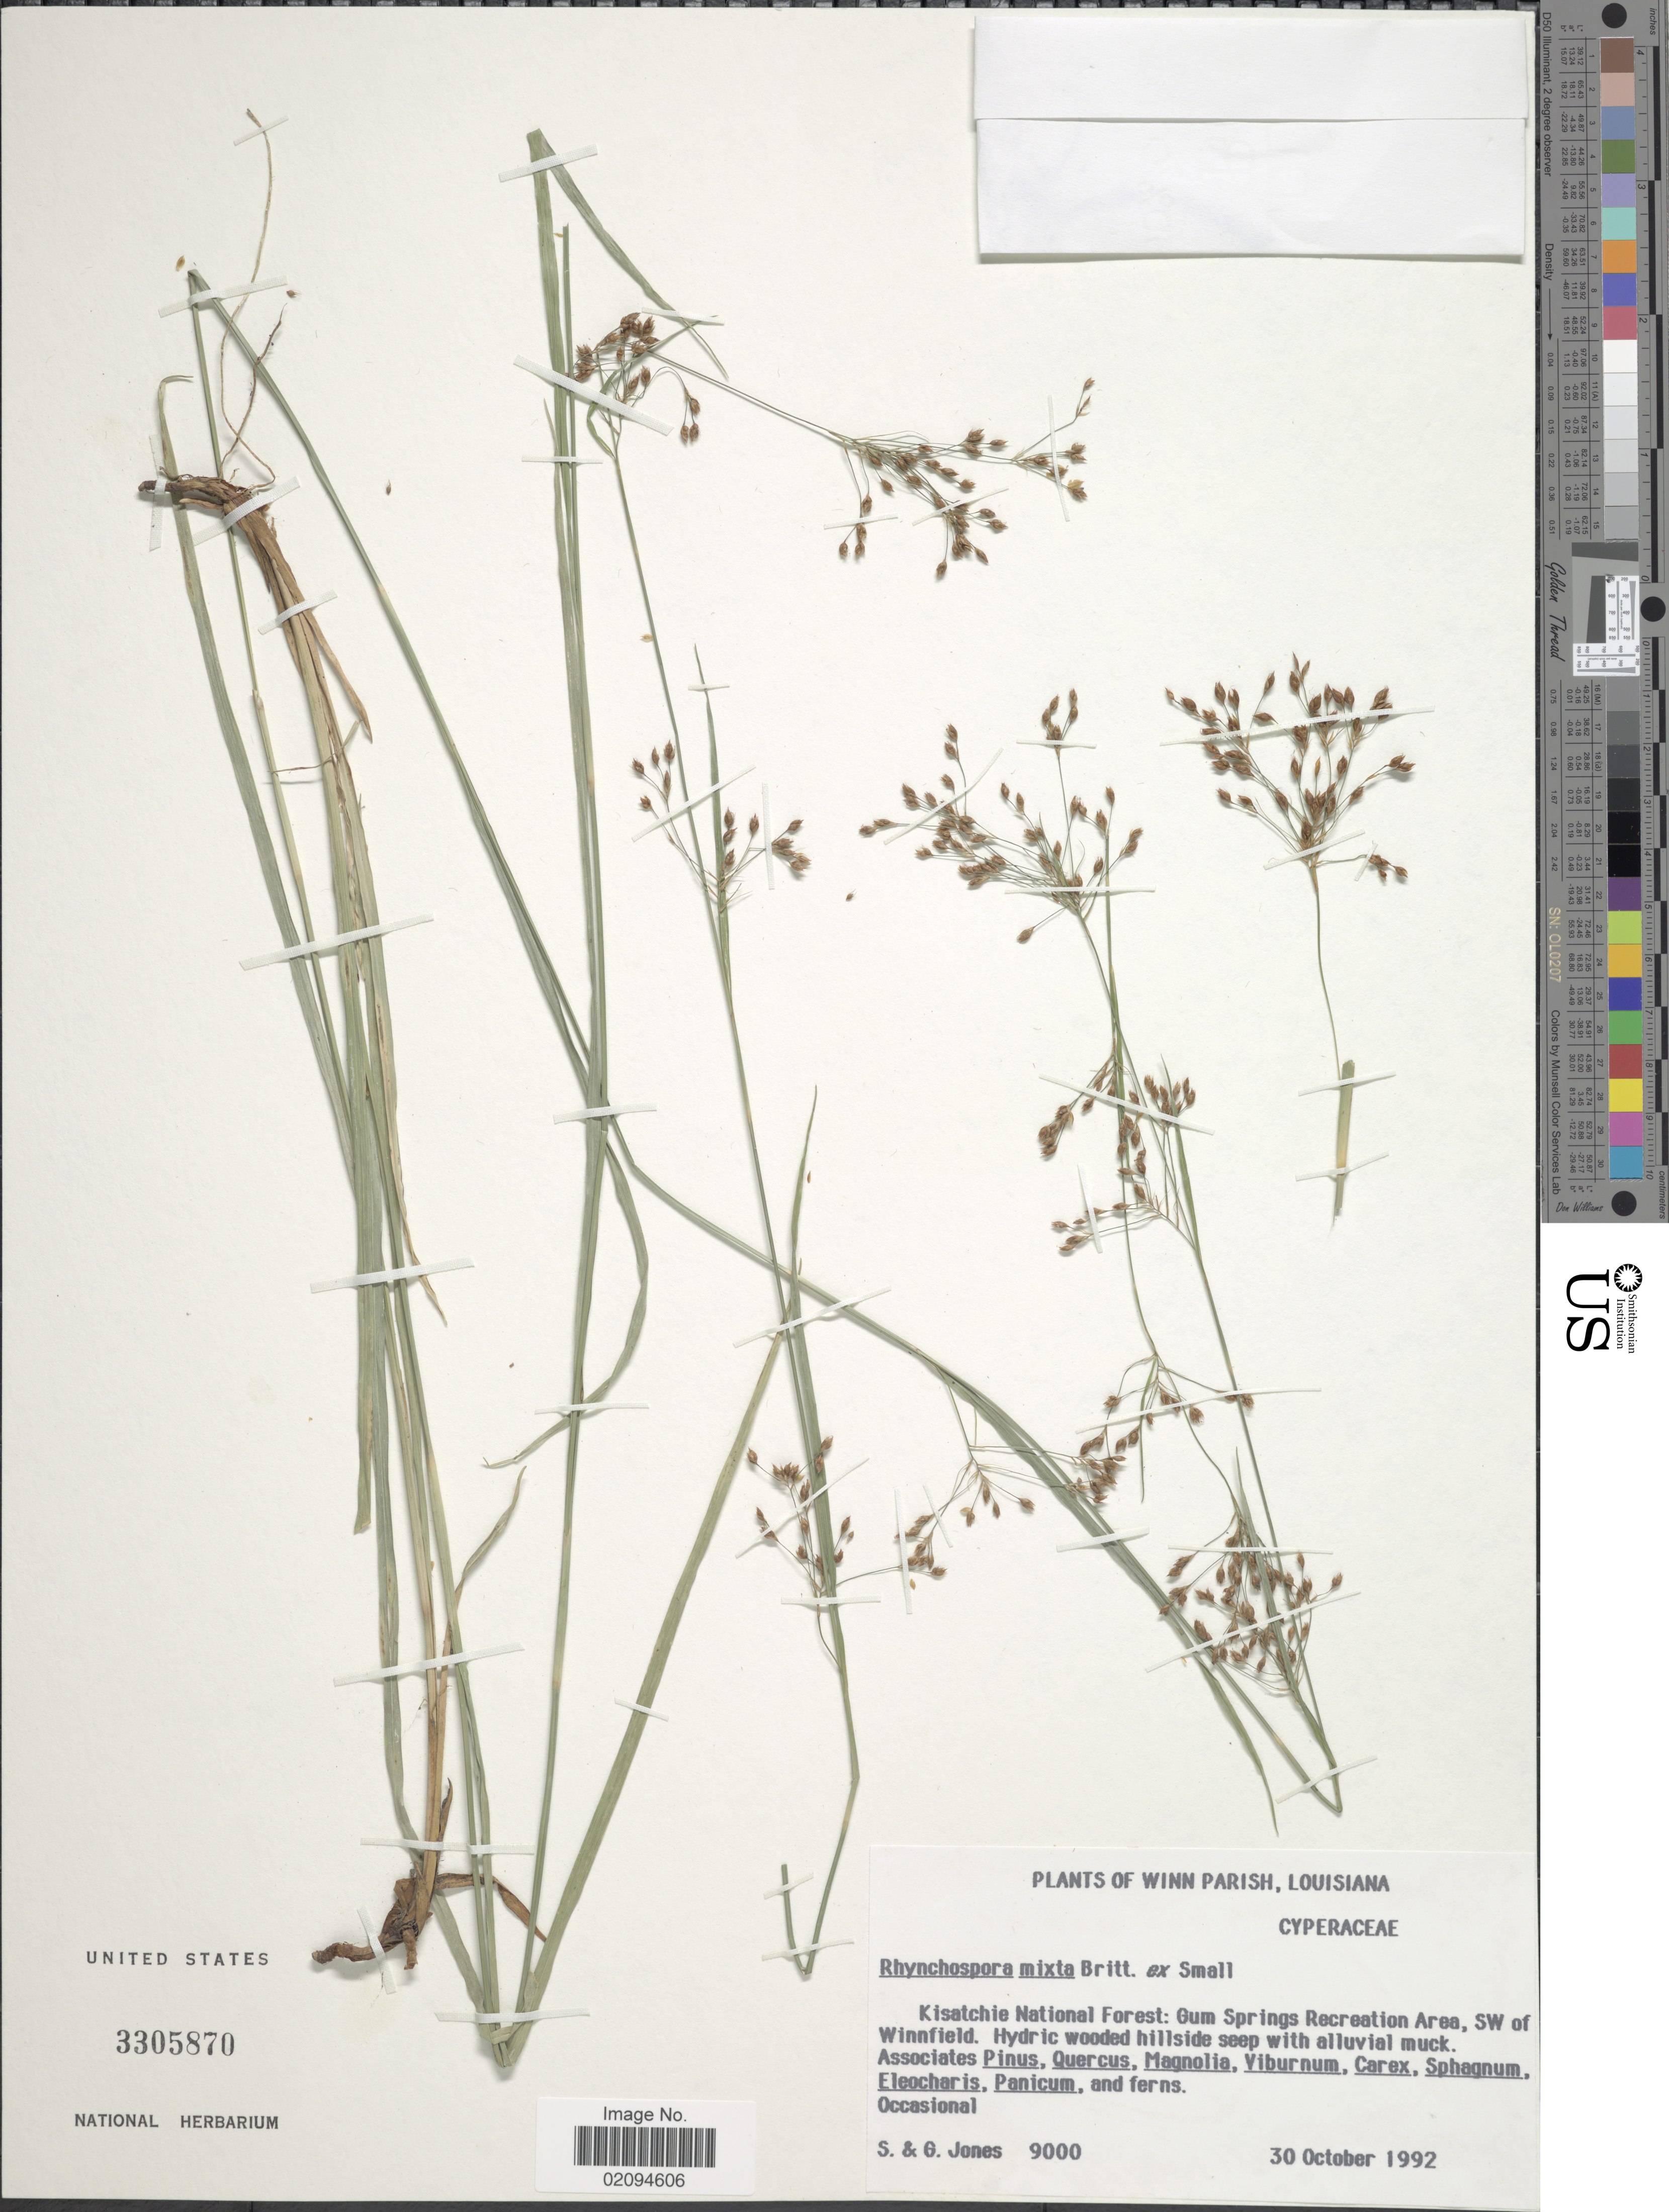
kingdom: Plantae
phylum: Tracheophyta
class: Liliopsida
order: Poales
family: Cyperaceae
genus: Rhynchospora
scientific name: Rhynchospora mixta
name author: Britton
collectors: S. Jones & G. Jones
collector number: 9000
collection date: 1992-10-30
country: United States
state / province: Louisiana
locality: Winn Parish. Kisatchie National Forest: Gum Springs Recreation Area, SW of Winnfield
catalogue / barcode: US 3305870